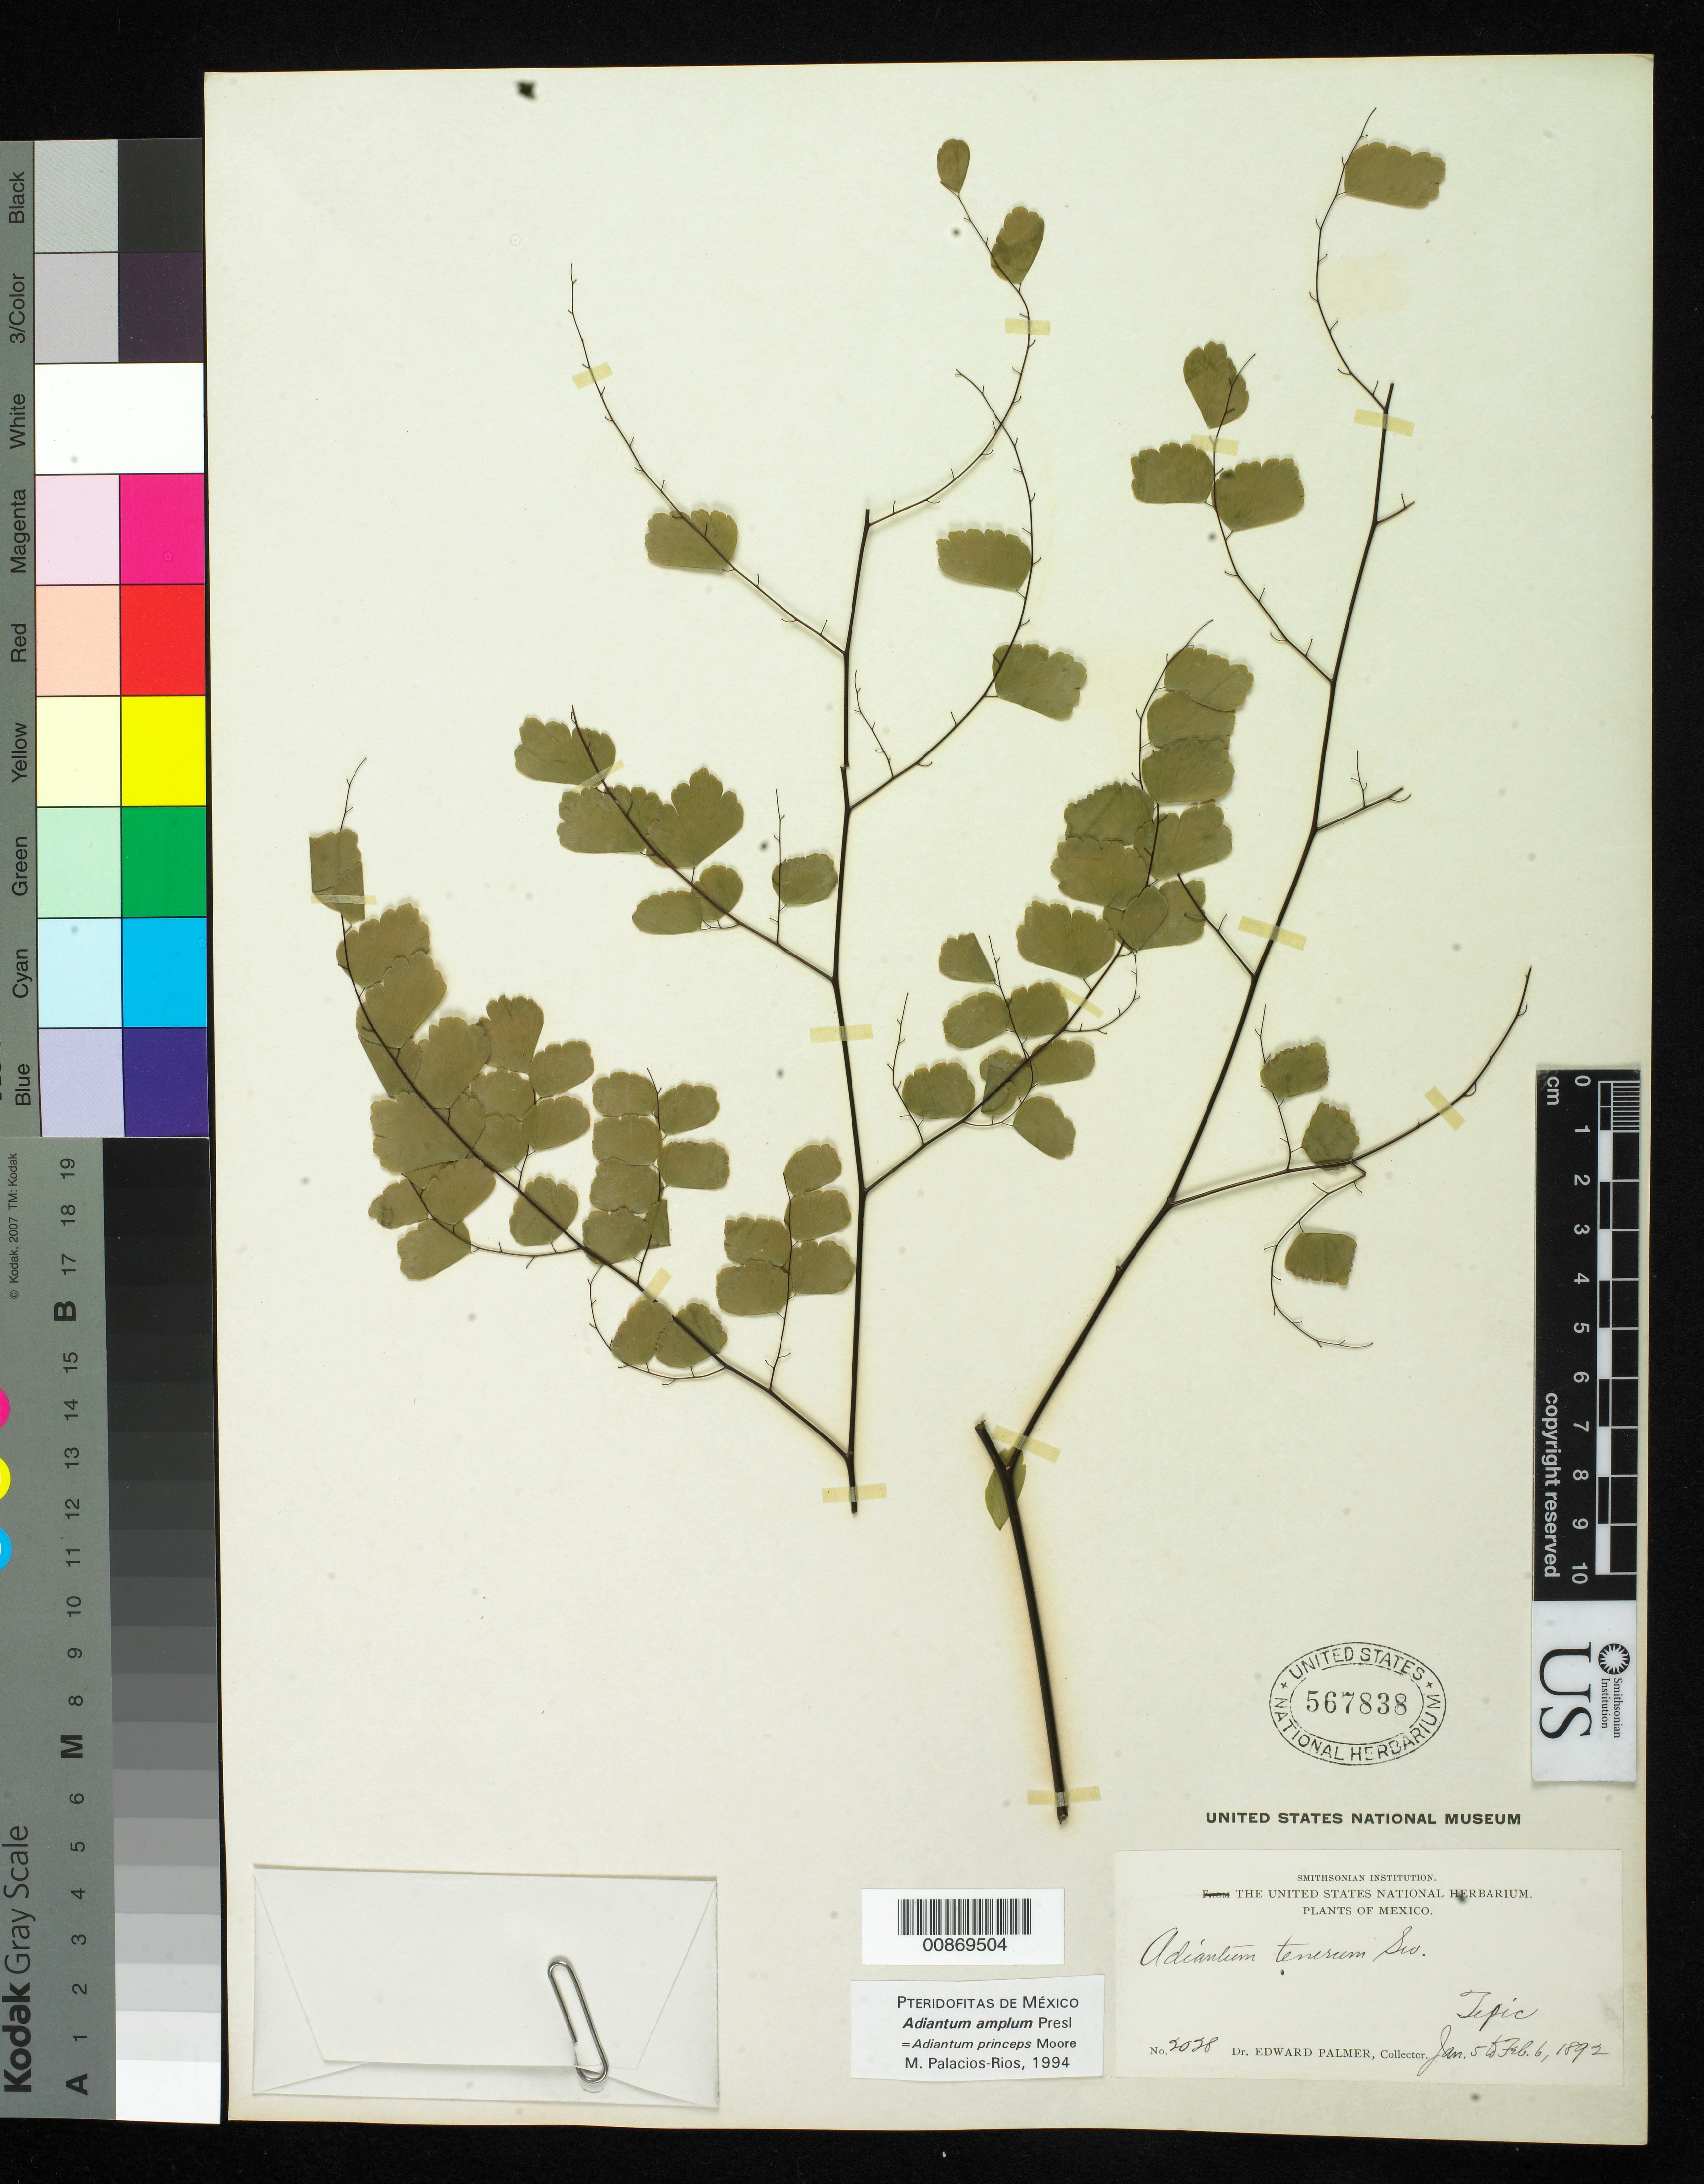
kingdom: Plantae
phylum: Tracheophyta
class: Polypodiopsida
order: Polypodiales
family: Pteridaceae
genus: Adiantum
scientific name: Adiantum amplum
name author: C. Presl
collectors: E. Palmer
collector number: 2028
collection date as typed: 05 Jan 1892 to 06 Feb 1892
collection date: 1892-01-05/1892-02-06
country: Mexico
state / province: Nayarit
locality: Tepic, Nayarit.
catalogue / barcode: US 567838